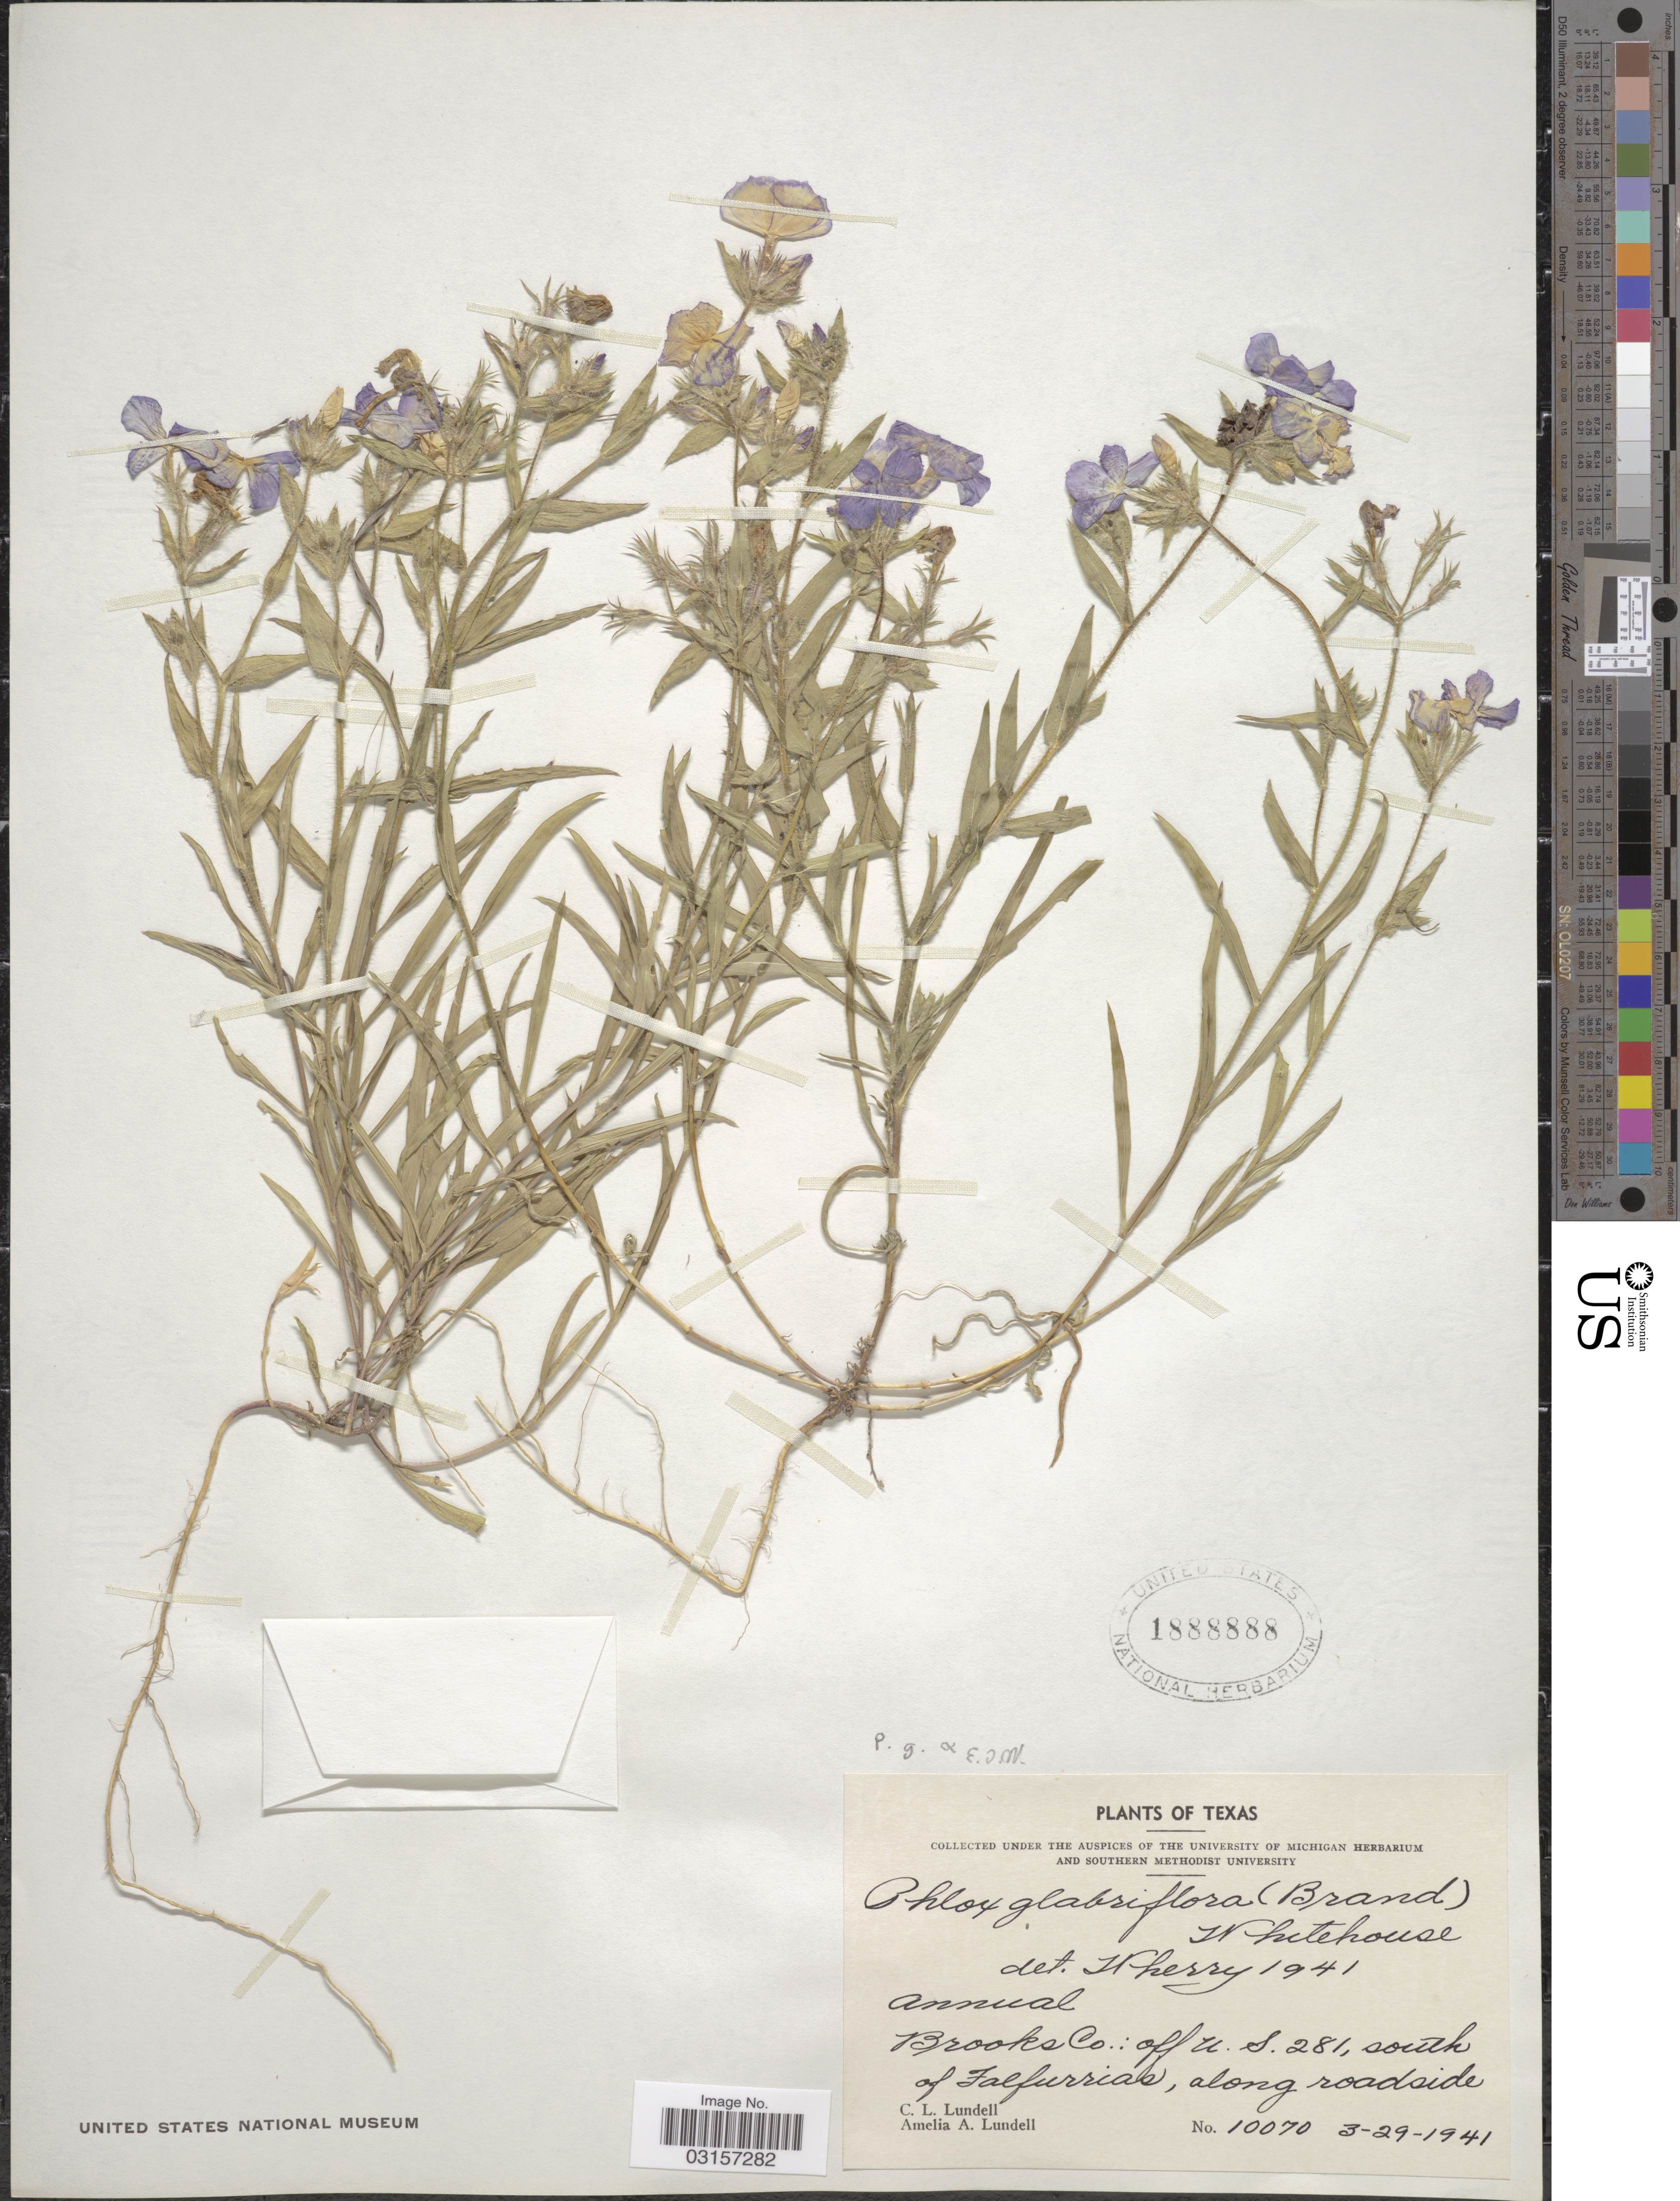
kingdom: Plantae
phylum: Tracheophyta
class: Magnoliopsida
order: Ericales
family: Polemoniaceae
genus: Phlox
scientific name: Phlox glabriflora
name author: (Brand) Whitehouse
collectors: C. L. Lundell & A. A. Lundell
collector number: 10070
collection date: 1941-03-29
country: United States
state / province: Texas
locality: Brooks Co.: off U.S. 281, south of Falfurrias, along roadside.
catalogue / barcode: US 1888888